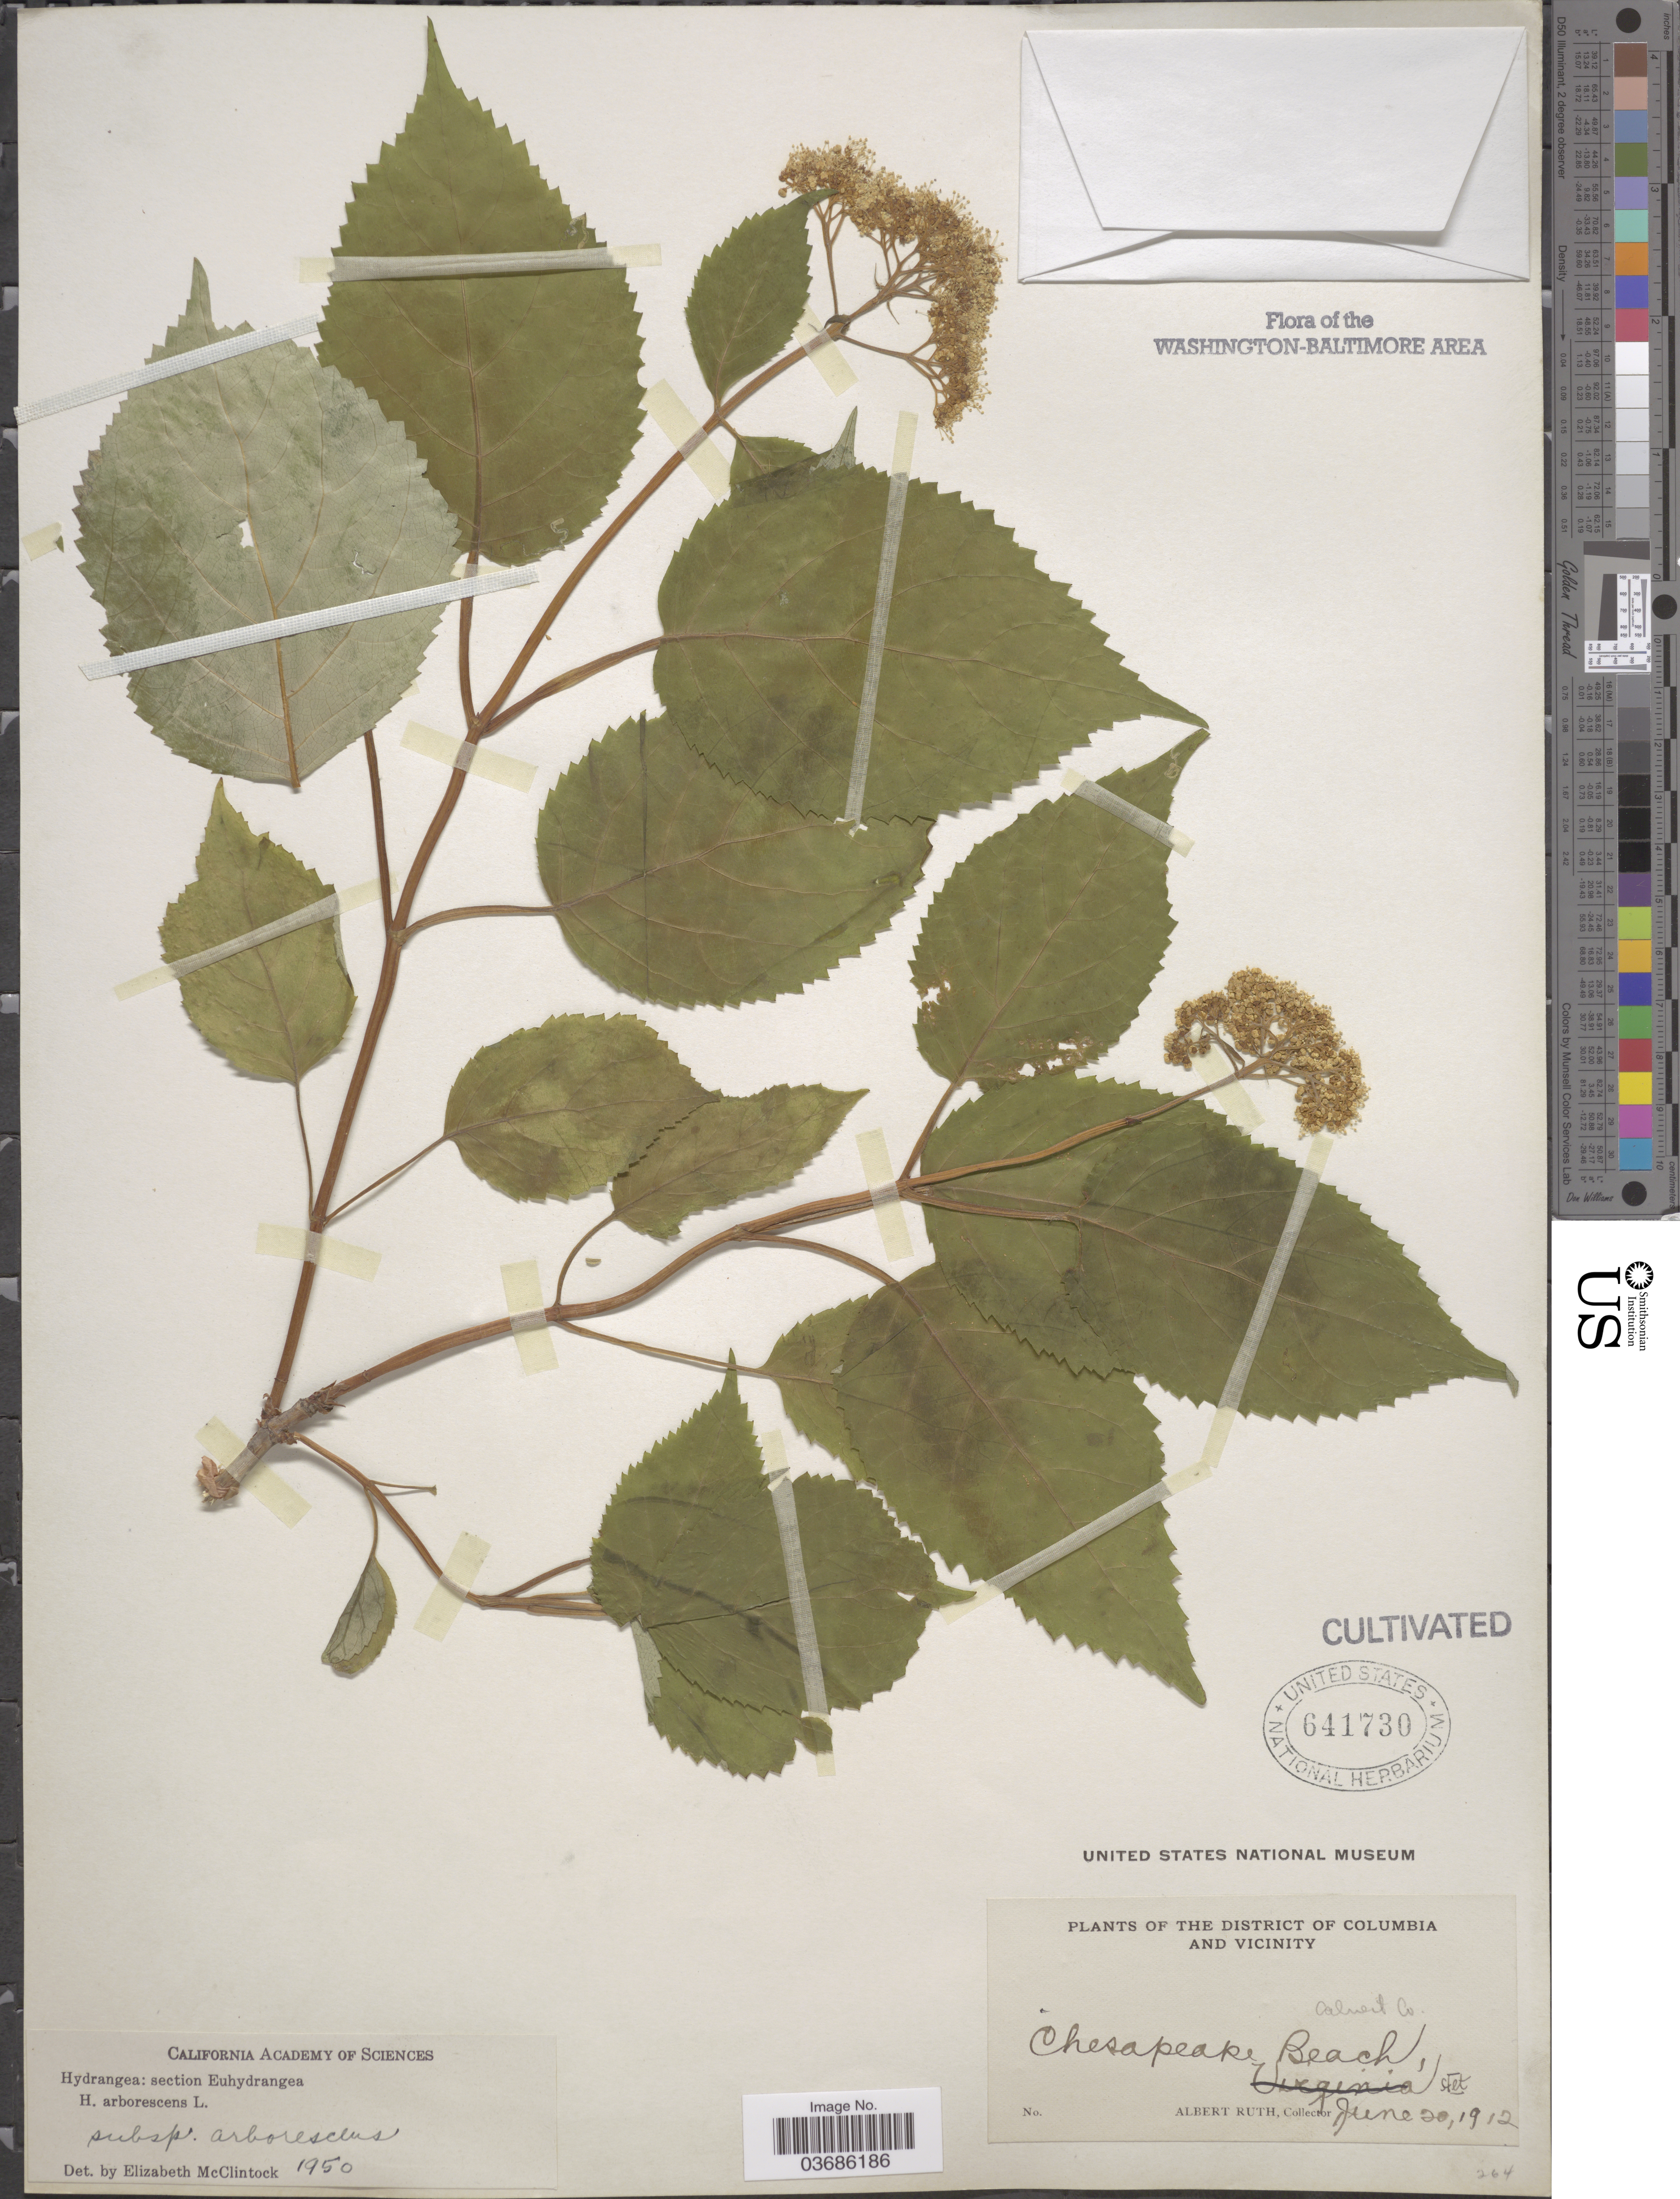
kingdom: Plantae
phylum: Tracheophyta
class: Magnoliopsida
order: Cornales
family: Hydrangeaceae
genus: Hydrangea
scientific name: Hydrangea arborescens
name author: L.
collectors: A. Ruth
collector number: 264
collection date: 1912-06-20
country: United States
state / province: Maryland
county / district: Calvert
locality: Chesapeake Beach. Washington-Baltimore Area.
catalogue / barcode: US 641730